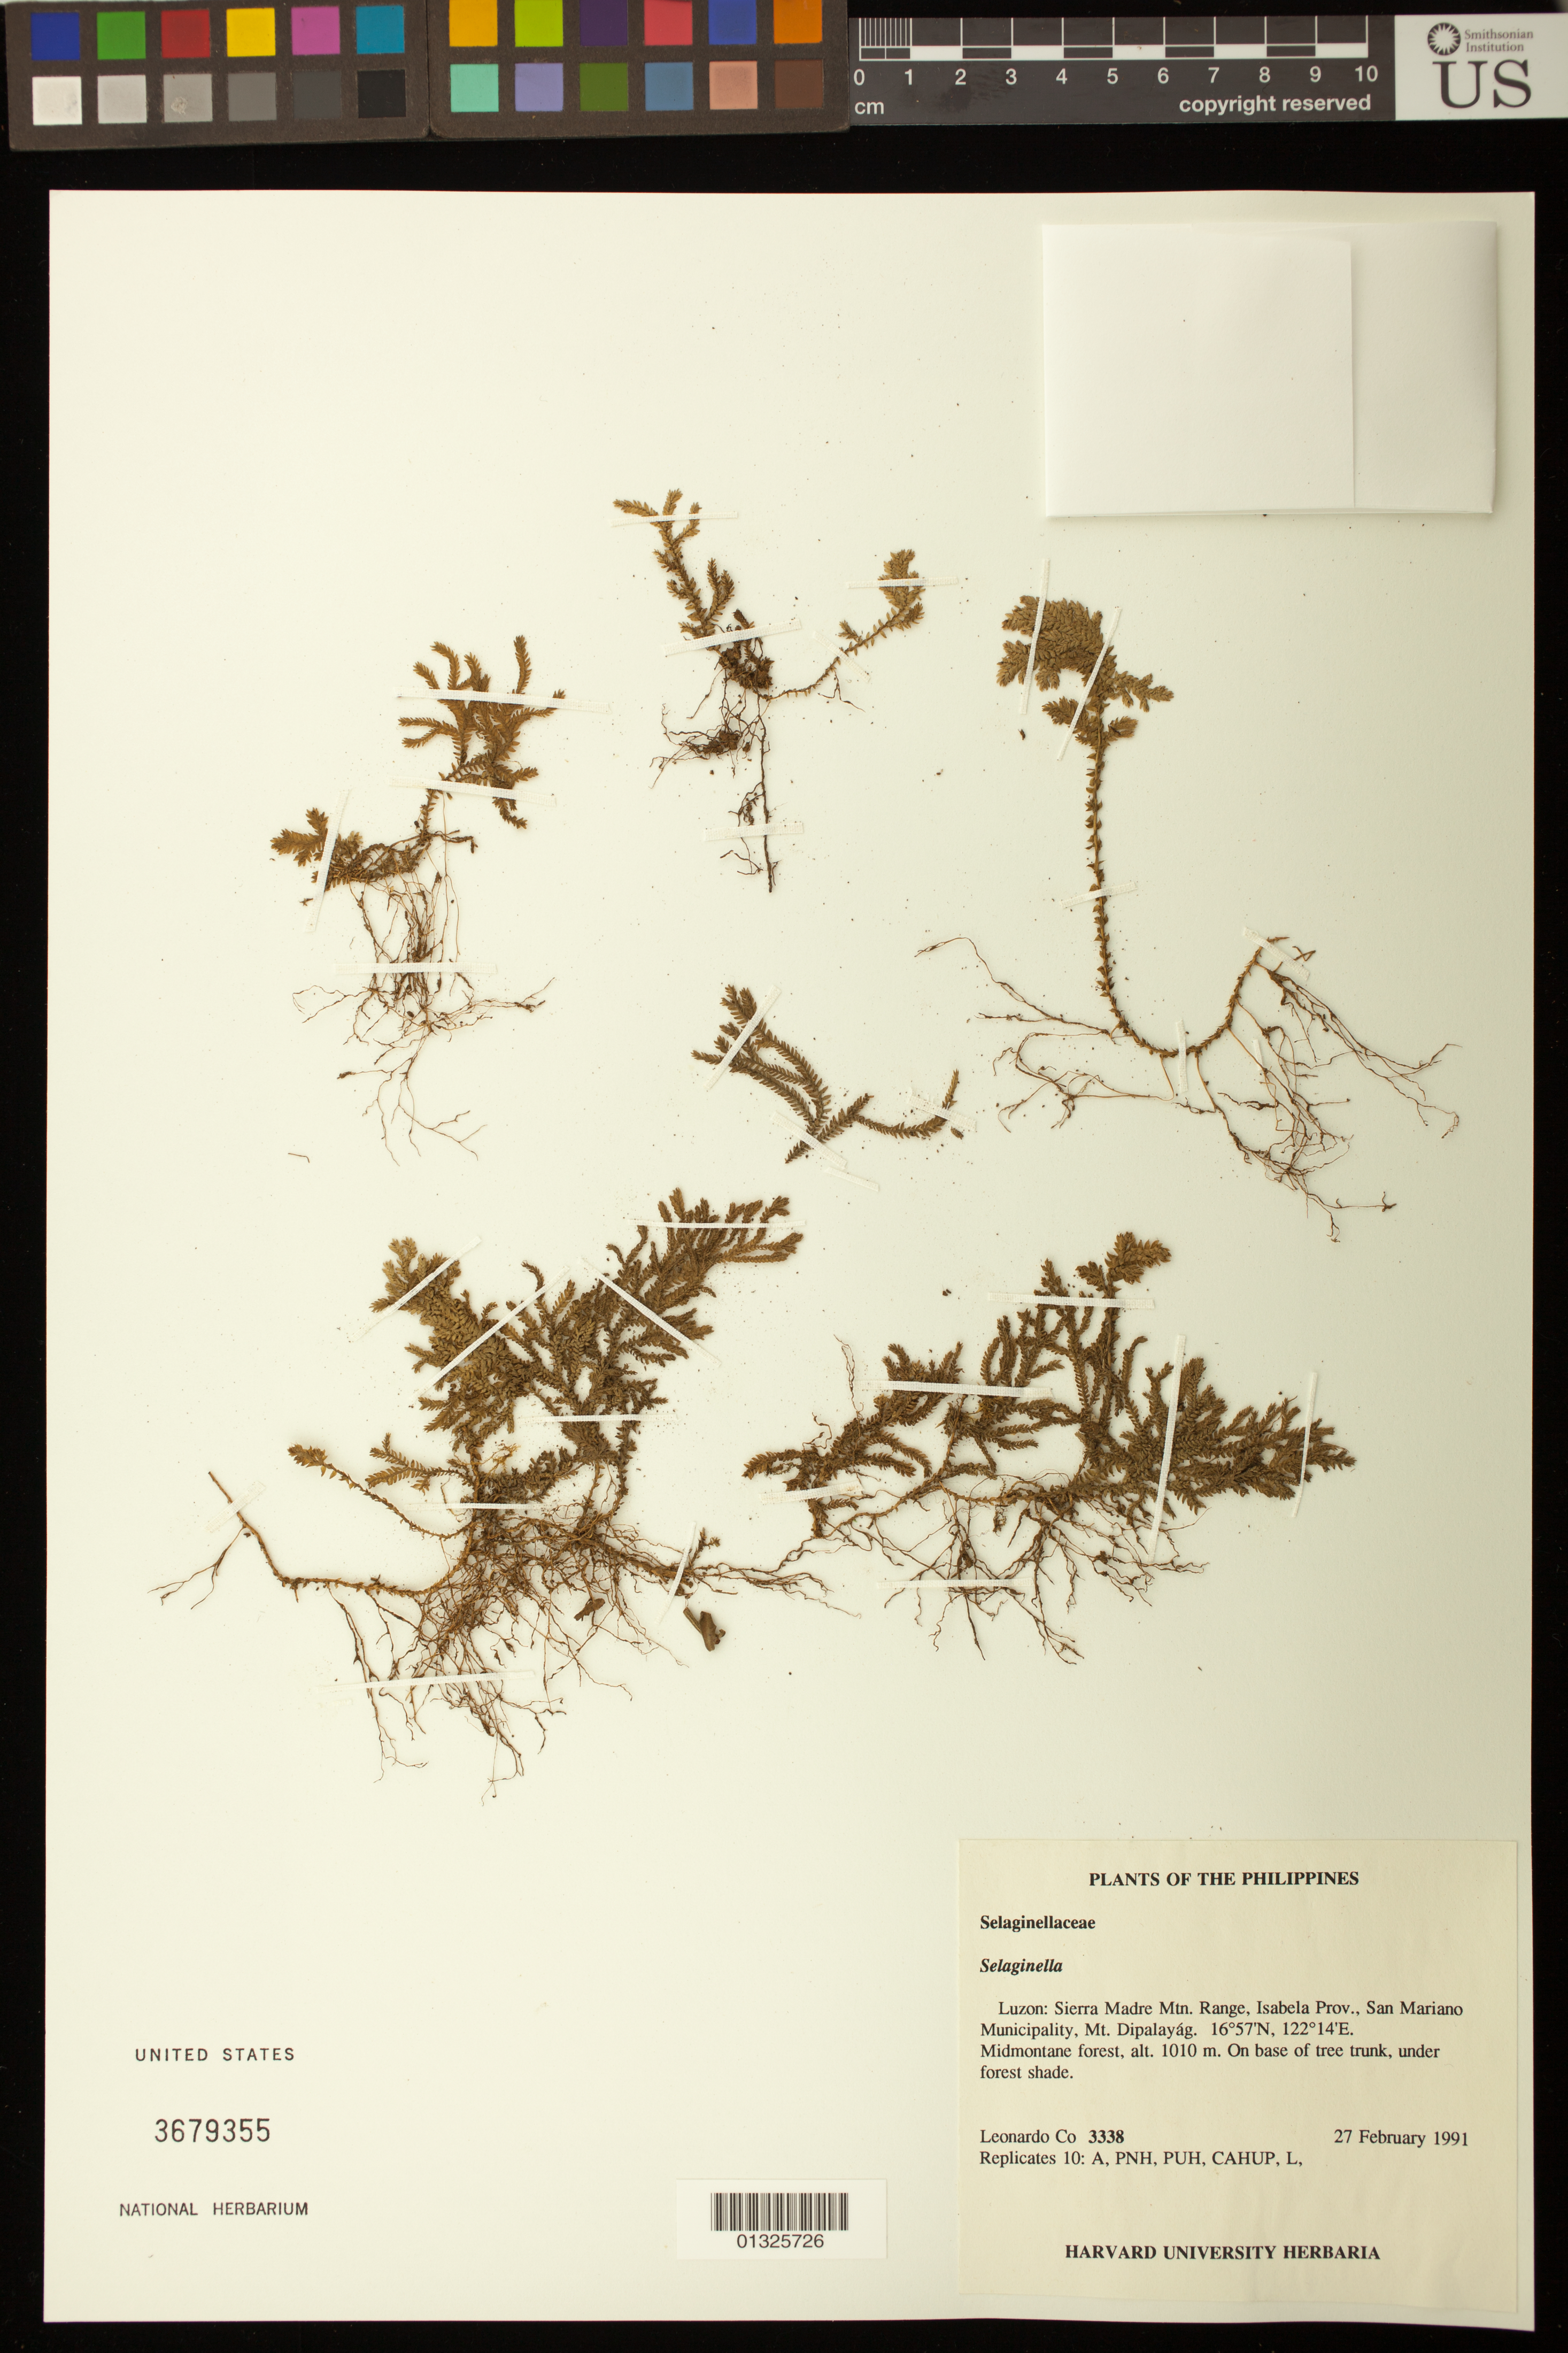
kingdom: Plantae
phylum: Tracheophyta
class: Lycopodiopsida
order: Selaginellales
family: Selaginellaceae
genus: Selaginella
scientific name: Selaginella sp.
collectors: L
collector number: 3338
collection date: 1991-02-27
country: Philippines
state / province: Cagayan Valley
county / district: Isabela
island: Luzon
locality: Luzon: Sierra Madre Mtn. Range, Isabela Prov., San Mariano Municipality, Mt. Dipalayag.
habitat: Midmontane forest.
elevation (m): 1010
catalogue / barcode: US 3679355